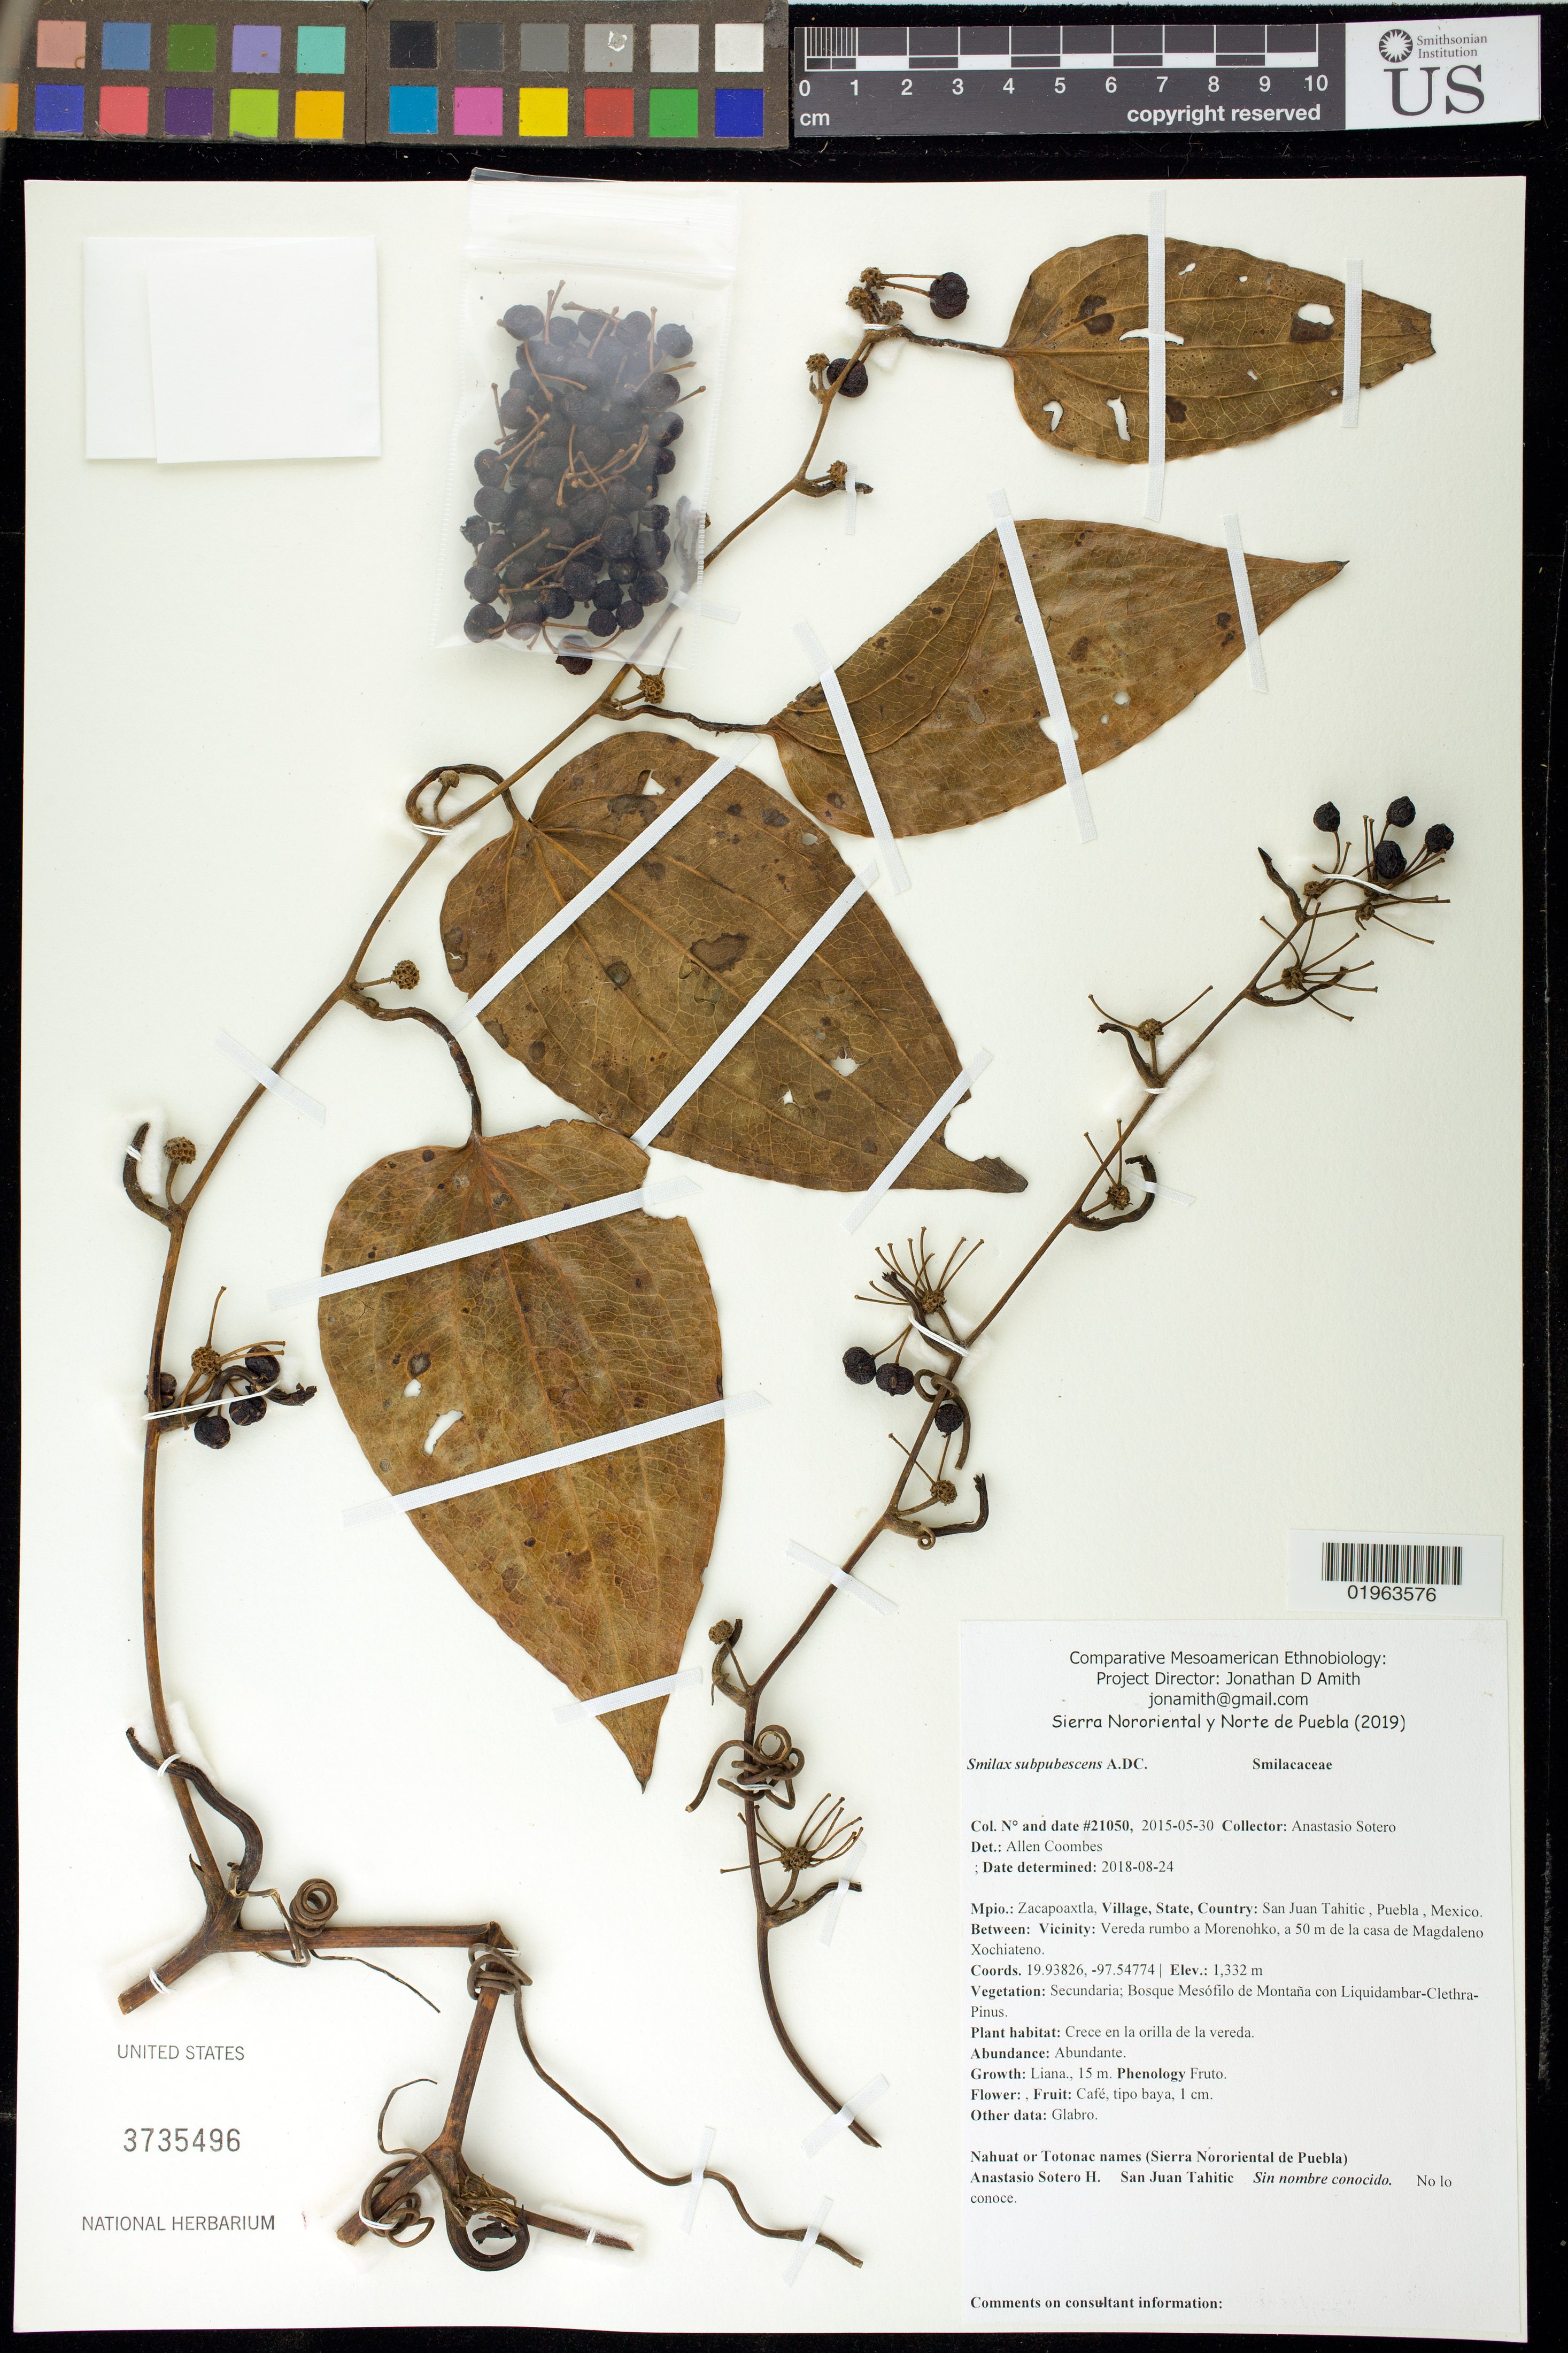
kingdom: Plantae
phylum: Tracheophyta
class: Liliopsida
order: Liliales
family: Smilacaceae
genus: Smilax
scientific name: Smilax subpubescens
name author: A. DC.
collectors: A. Sotero H.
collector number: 21050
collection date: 2015-05-30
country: Mexico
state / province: Puebla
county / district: Zacapoaxtla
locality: San Juan Tahitic, Vereda rumbo a Morenohko, a 50 m de la casa de Magdaleno Xochiateno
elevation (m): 1332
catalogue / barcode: US 3735496